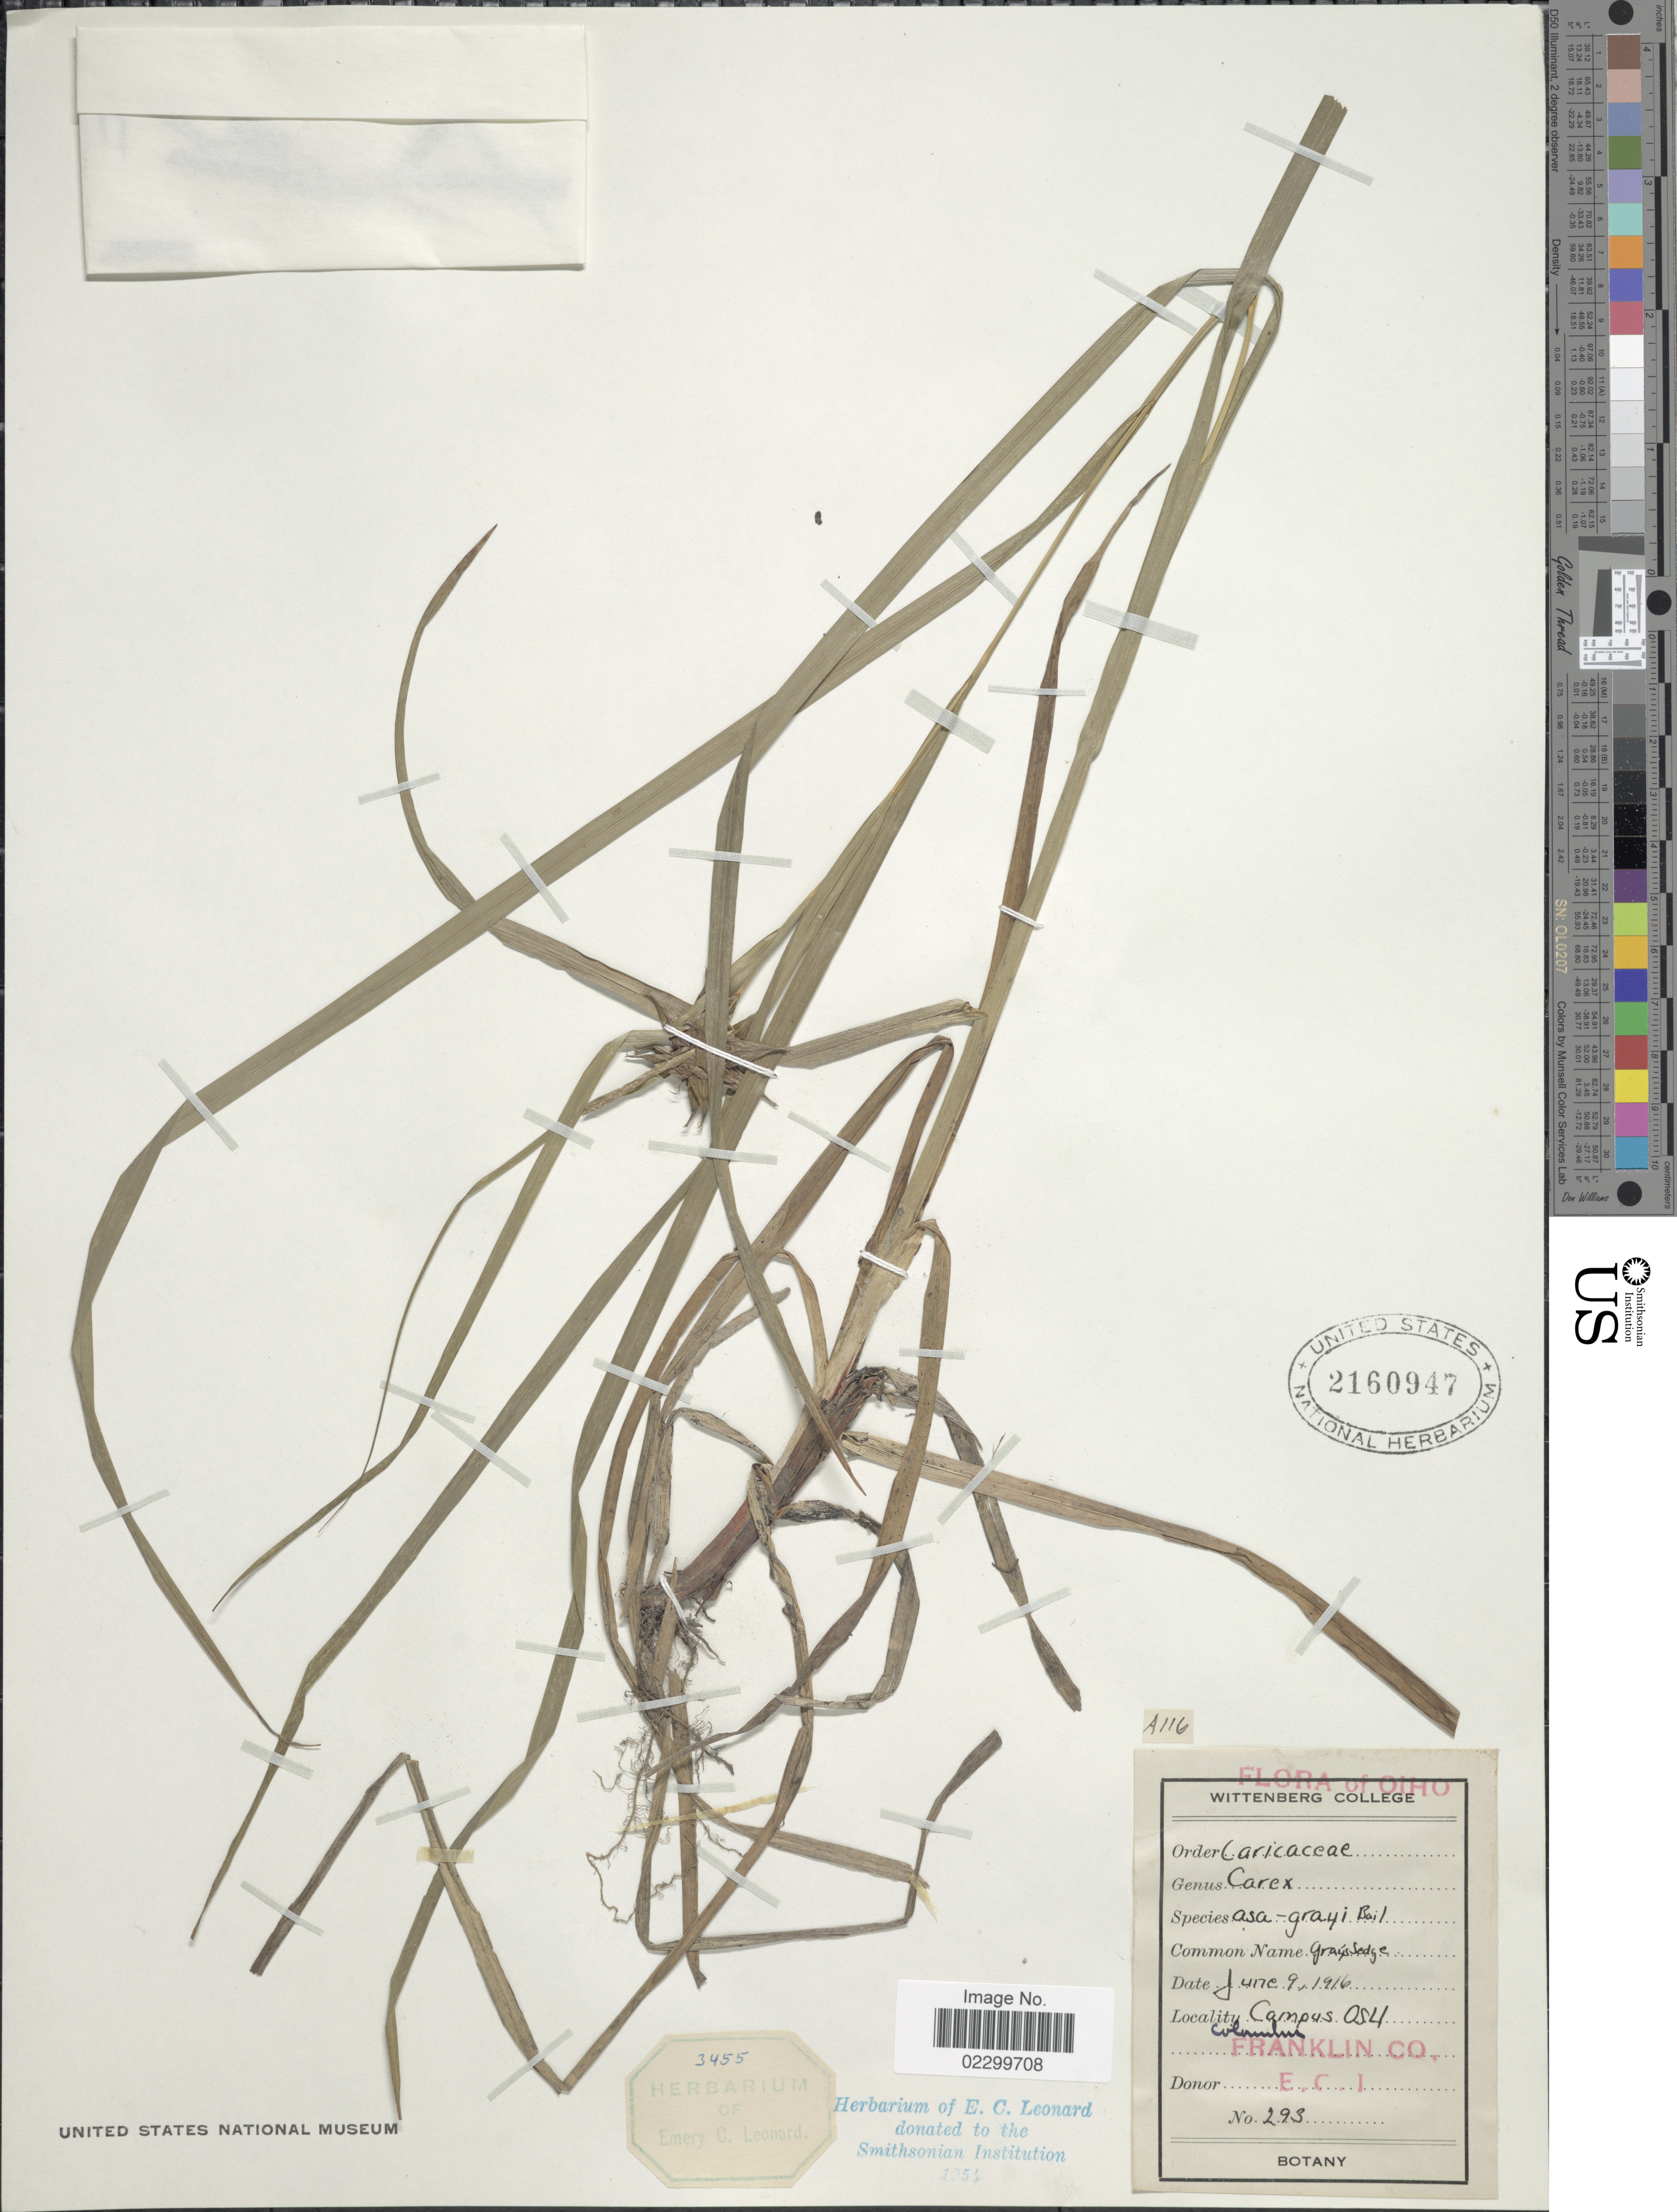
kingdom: Plantae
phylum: Tracheophyta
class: Liliopsida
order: Poales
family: Cyperaceae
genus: Carex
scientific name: Carex grayi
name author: J. Carey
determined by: Strong, Mark T., (BOT), Smithsonian Institution - National Museum of Natural History (UNITED STATES)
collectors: E. C. Leonard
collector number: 293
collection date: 1916-06-09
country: United States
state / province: Ohio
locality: Campus OSU, Franklin Co., Columbus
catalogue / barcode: US 2160947